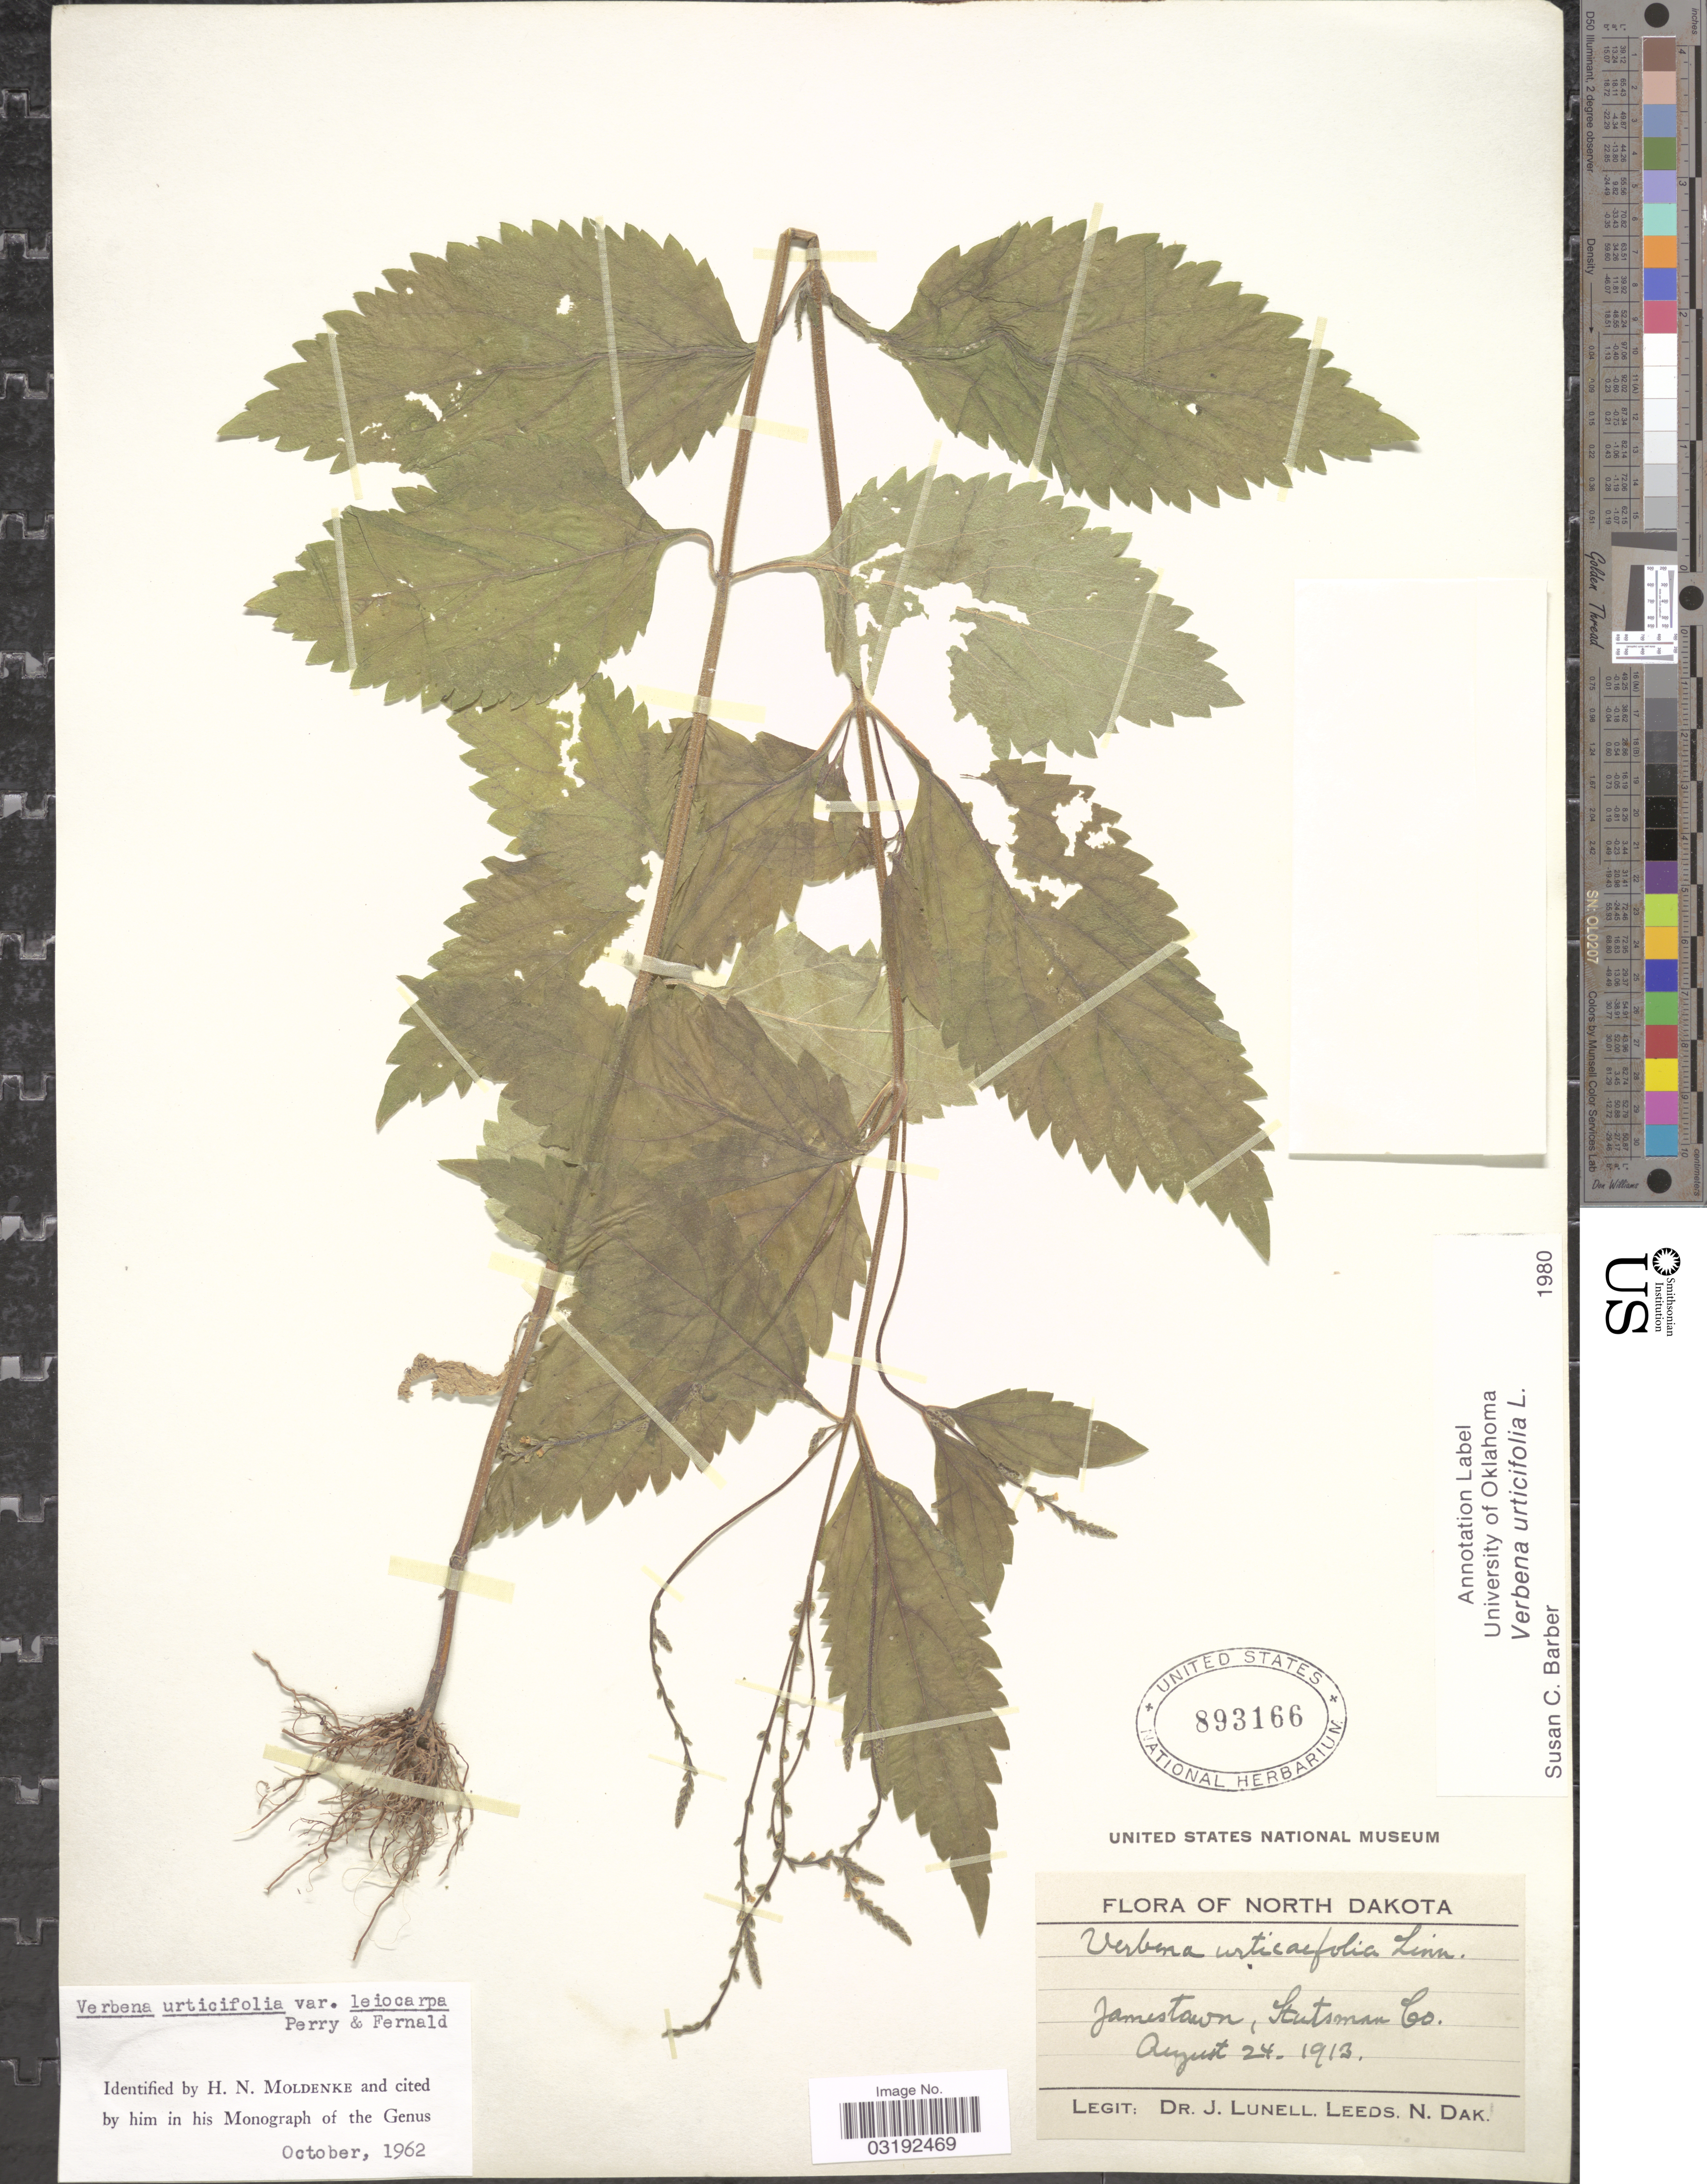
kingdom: Plantae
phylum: Tracheophyta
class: Magnoliopsida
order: Lamiales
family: Verbenaceae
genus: Verbena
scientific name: Verbena urticifolia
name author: L.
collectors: J. Lunell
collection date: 1913-08-24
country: United States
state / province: North Dakota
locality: Jamestown, Stutsman Co.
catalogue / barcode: US 893166